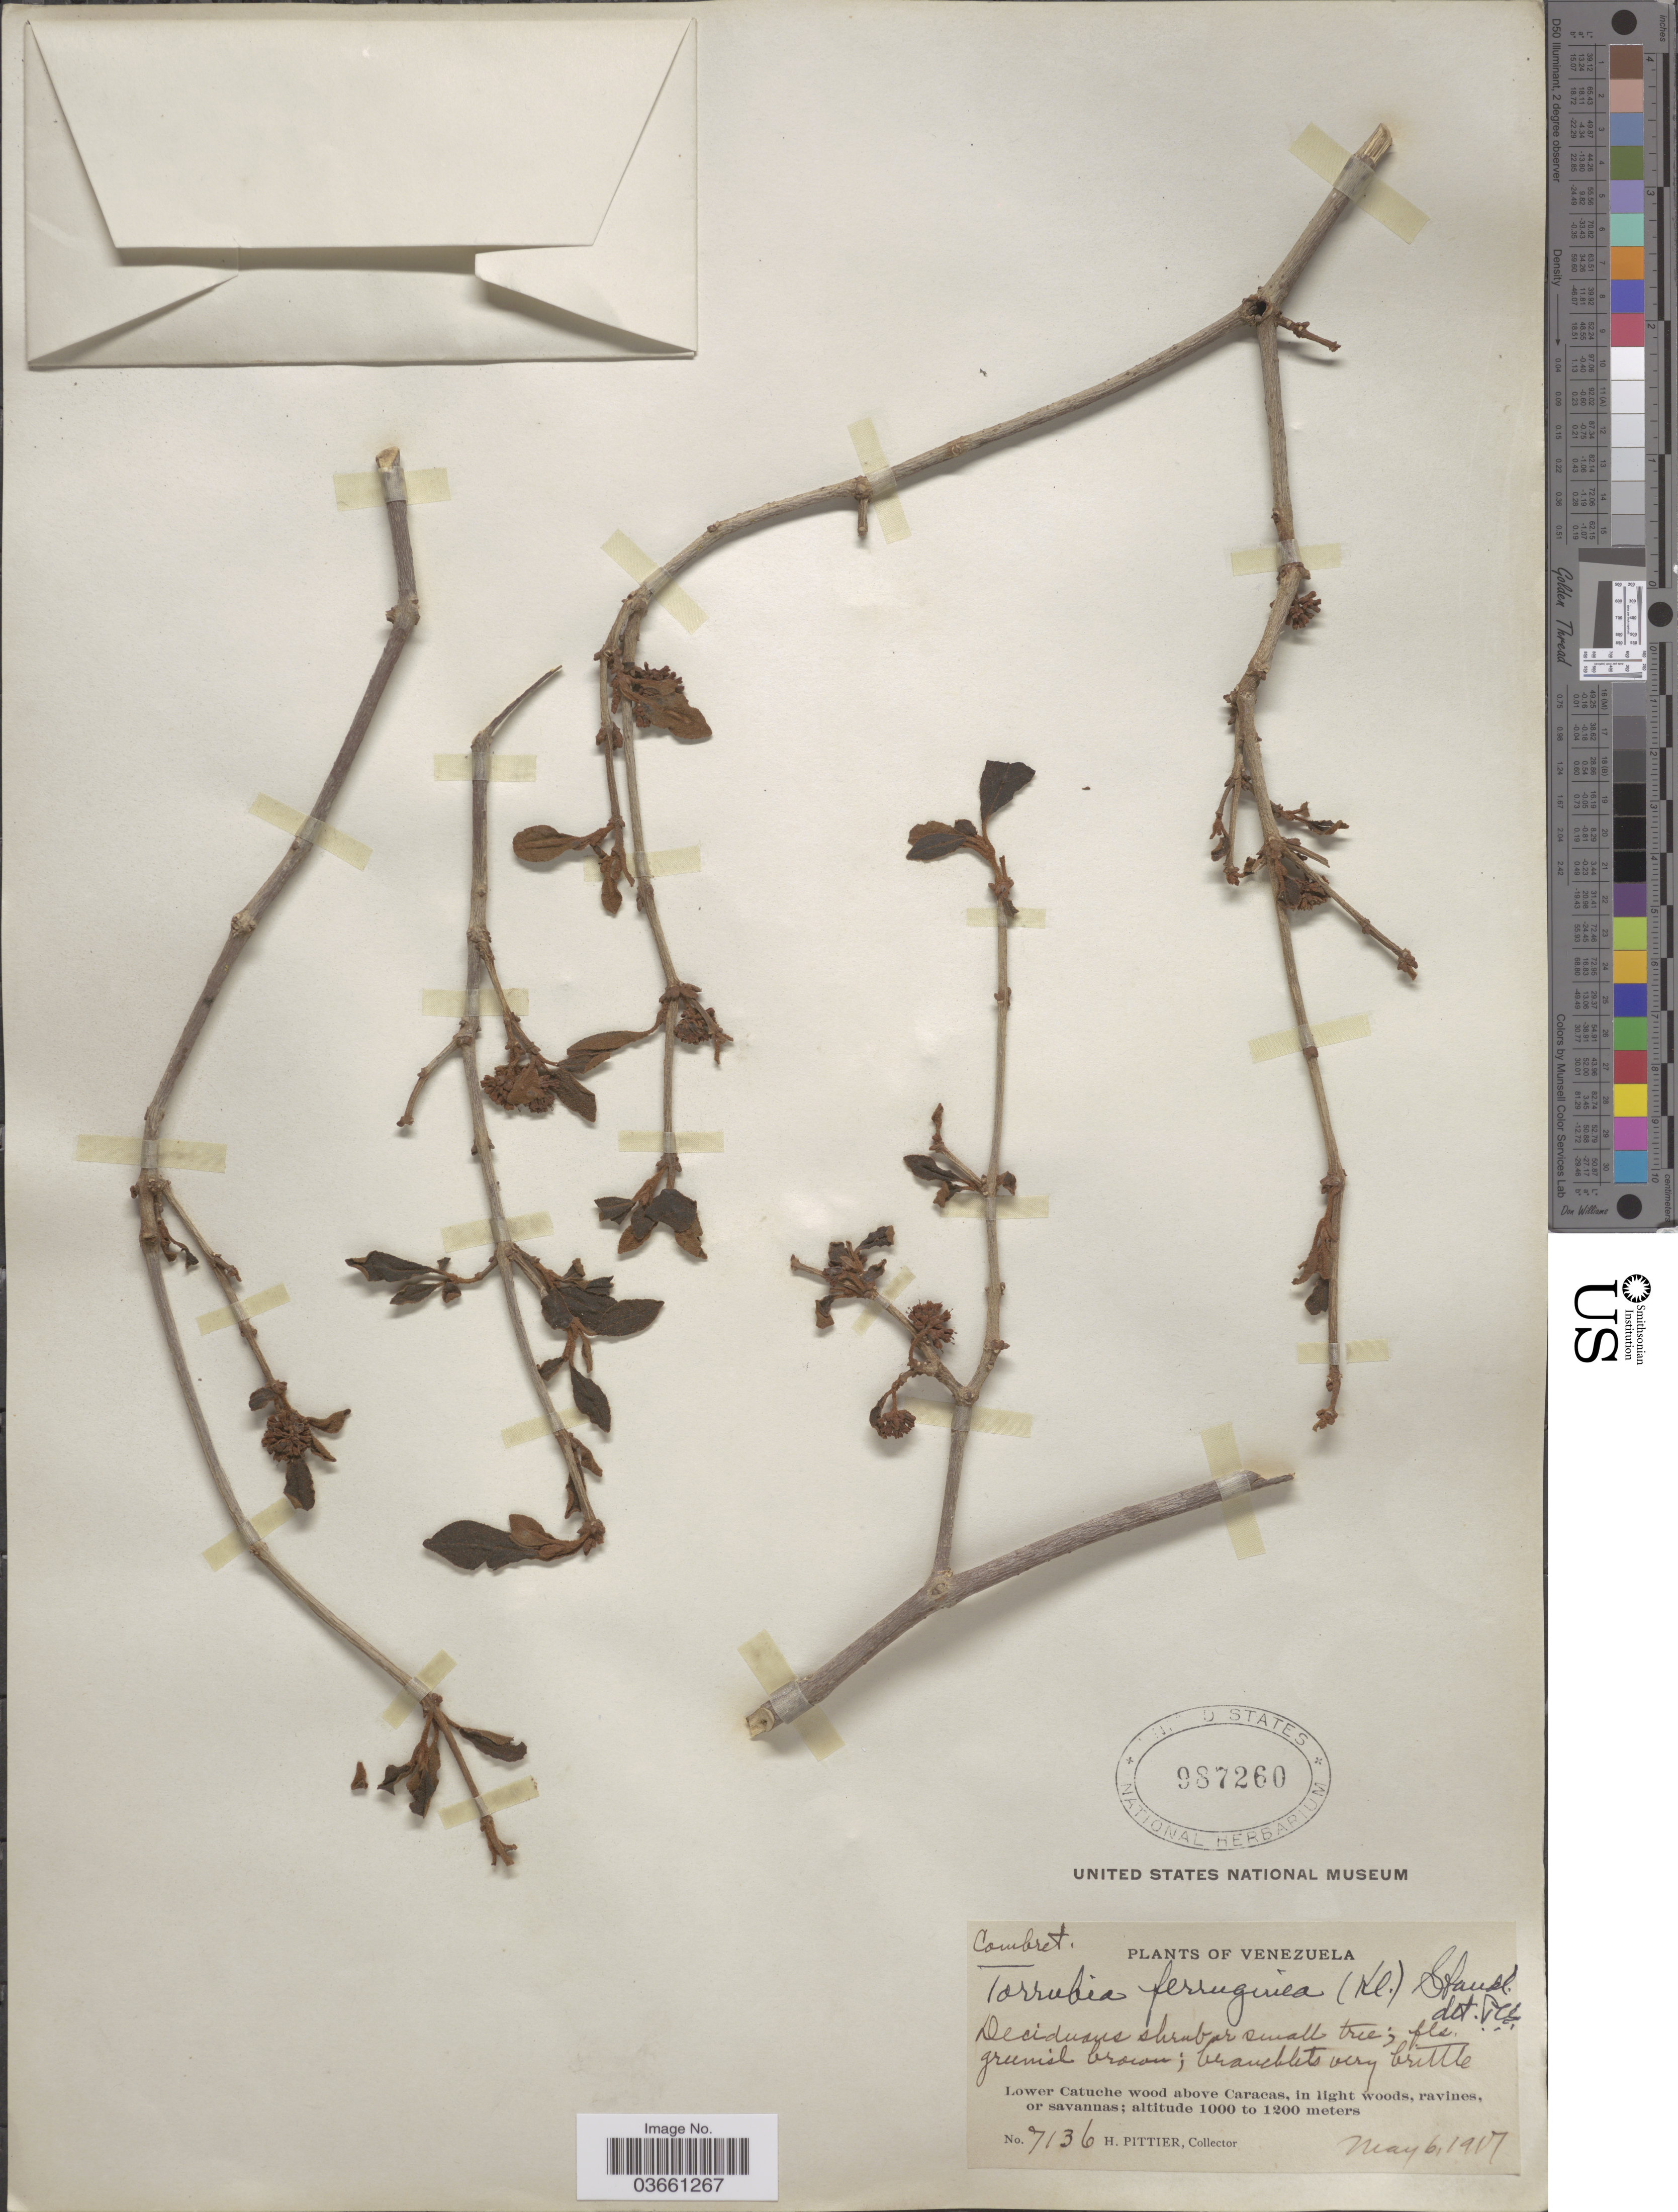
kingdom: Plantae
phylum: Tracheophyta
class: Magnoliopsida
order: Caryophyllales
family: Nyctaginaceae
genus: Guapira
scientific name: Guapira ferruginea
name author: (Klotzsch ex Choisy) Lundell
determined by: Strong, Mark T., (BOT), Smithsonian Institution - National Museum of Natural History (UNITED STATES)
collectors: H. F. Pittier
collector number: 7136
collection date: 1917-05-06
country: Venezuela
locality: Lower Catuche wood above Caracas, in light woods, ravines, or savannas.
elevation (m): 1000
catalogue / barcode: US 987260